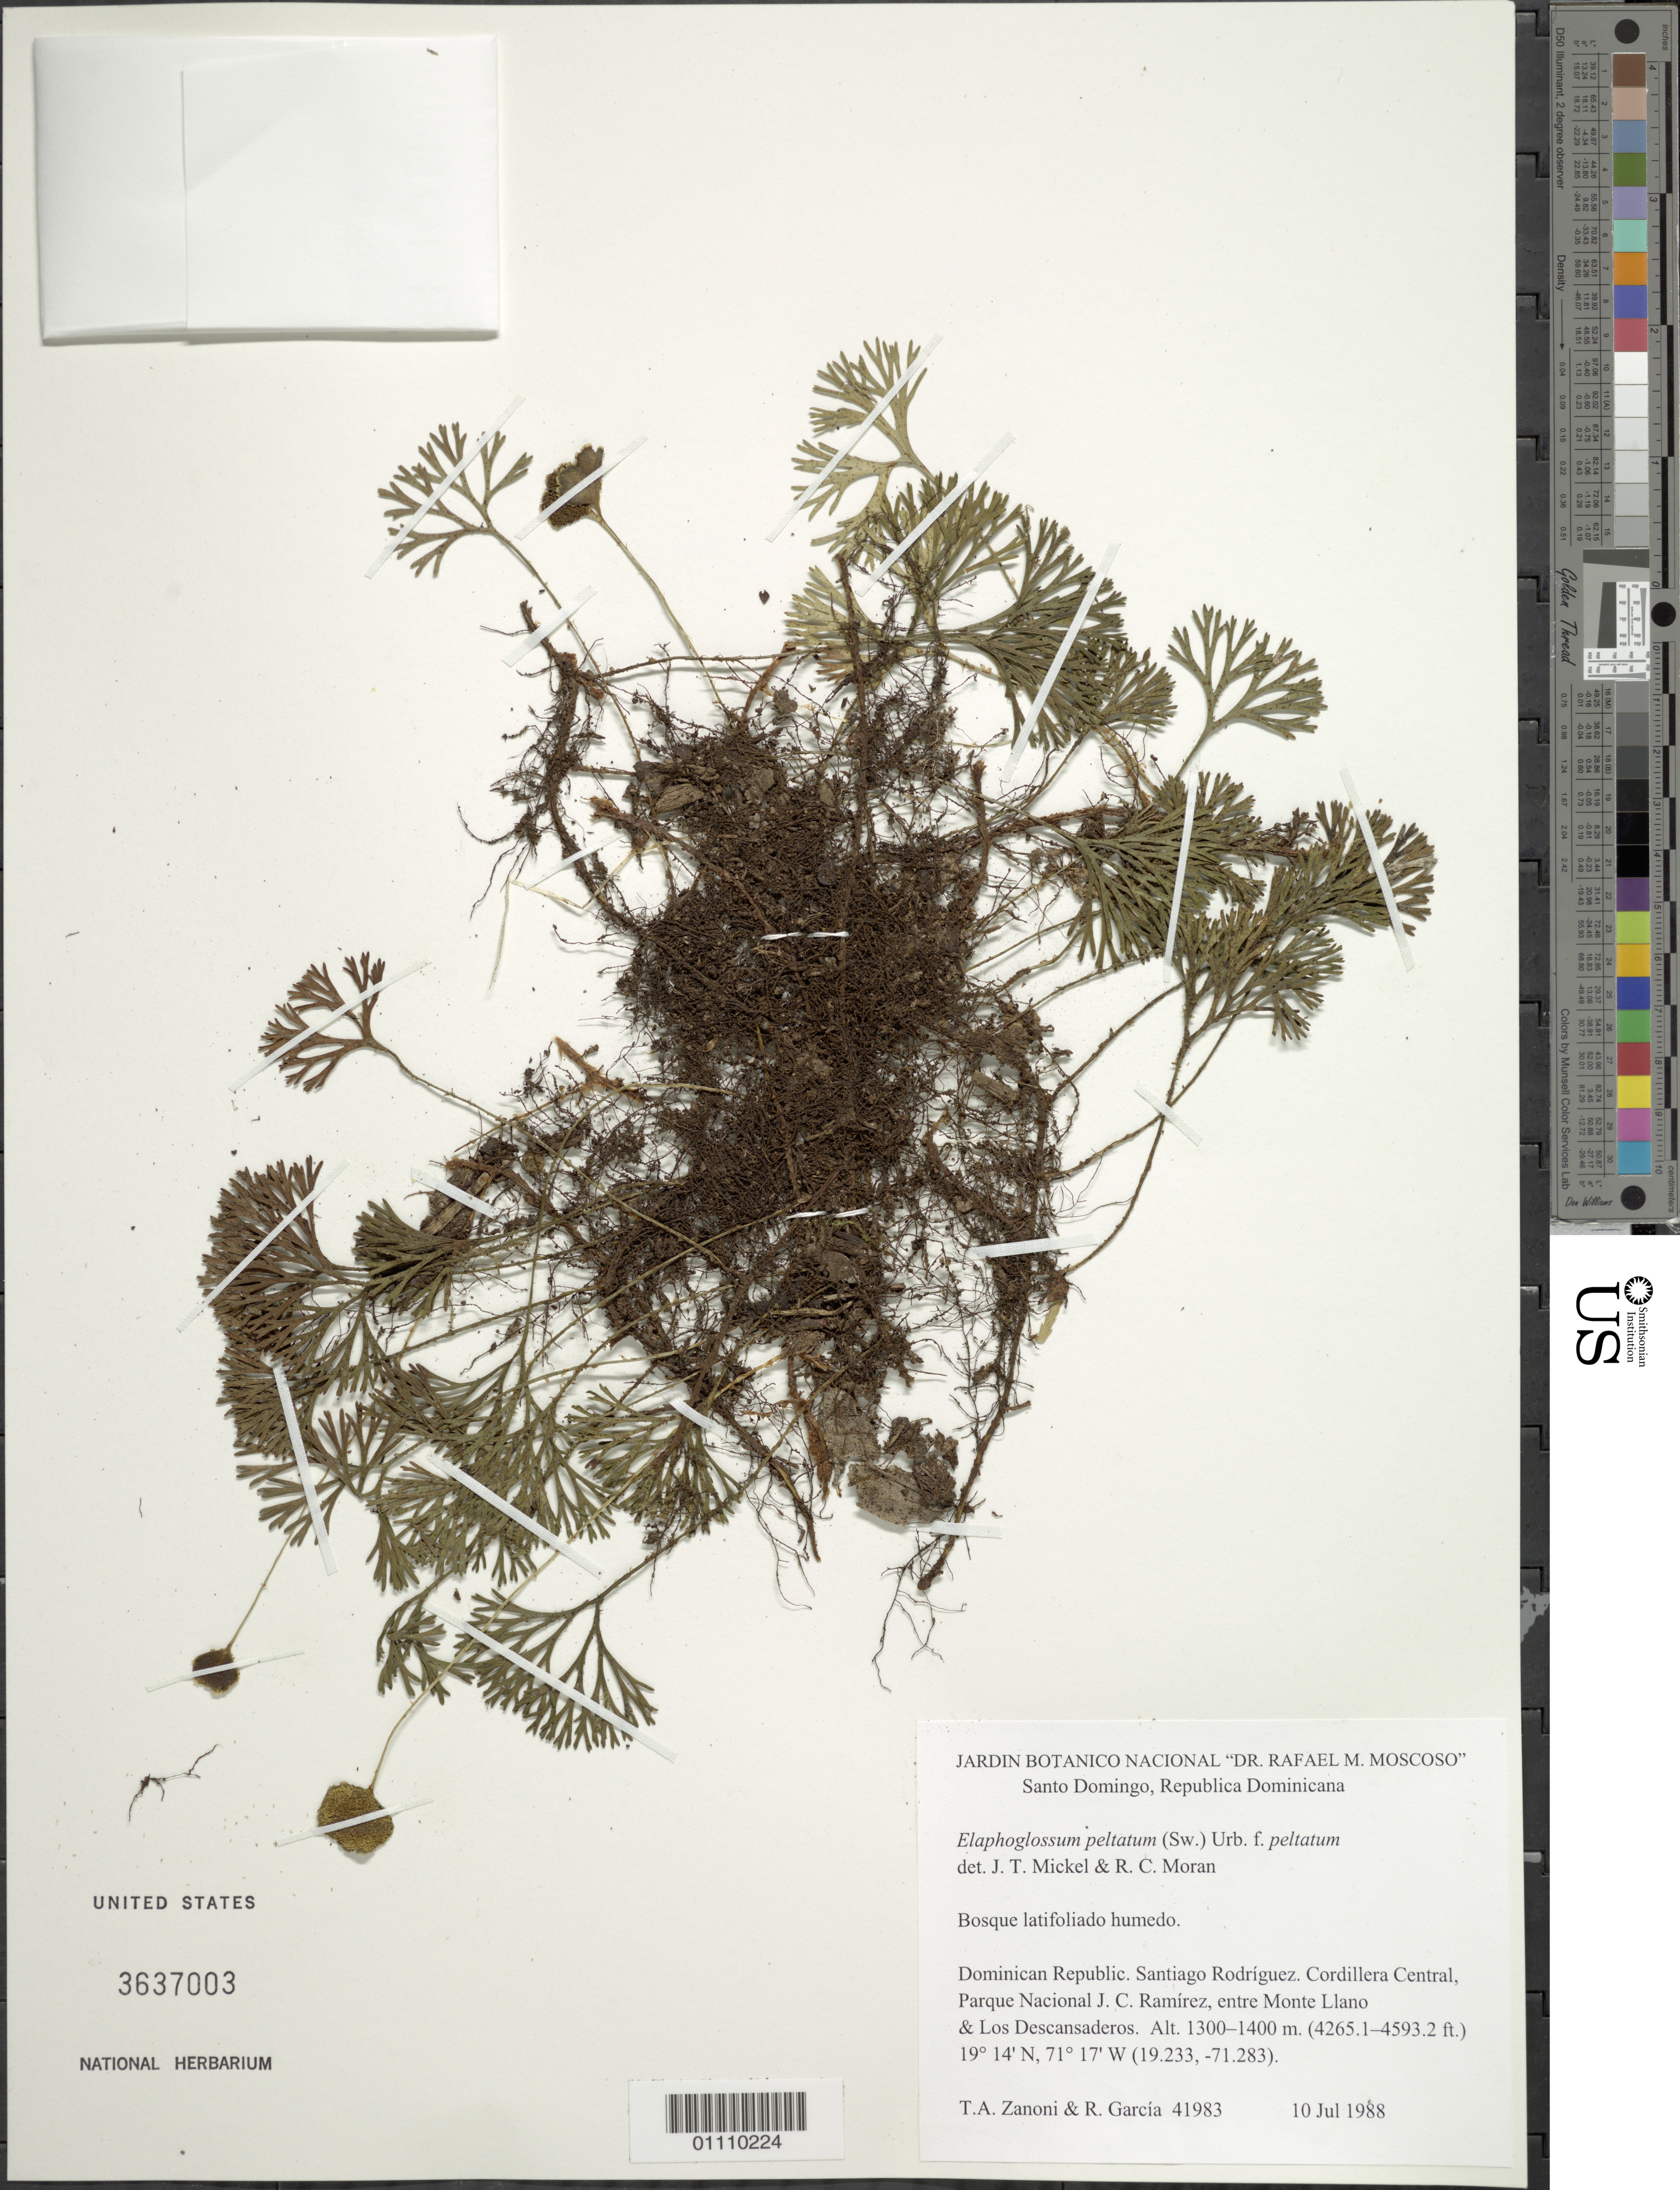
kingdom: Plantae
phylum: Tracheophyta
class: Polypodiopsida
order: Polypodiales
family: Dryopteridaceae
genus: Elaphoglossum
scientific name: Elaphoglossum peltatum f. peltatum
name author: (Sw.) Urb.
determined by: Mickel, J. T.; Moran, R. C.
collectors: T. A. Zanoni & R. G. García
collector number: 41983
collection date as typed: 10 Jul 1988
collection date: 1988-07-10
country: Dominican Republic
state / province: Santiago Rodríguez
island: Hispaniola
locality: Cordillera Central, Parque Nacional J.C. Ramírez, entre Monte Llano & Los Descansaderos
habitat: Bosque latifoliado humedo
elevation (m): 1300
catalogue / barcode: US 3637003